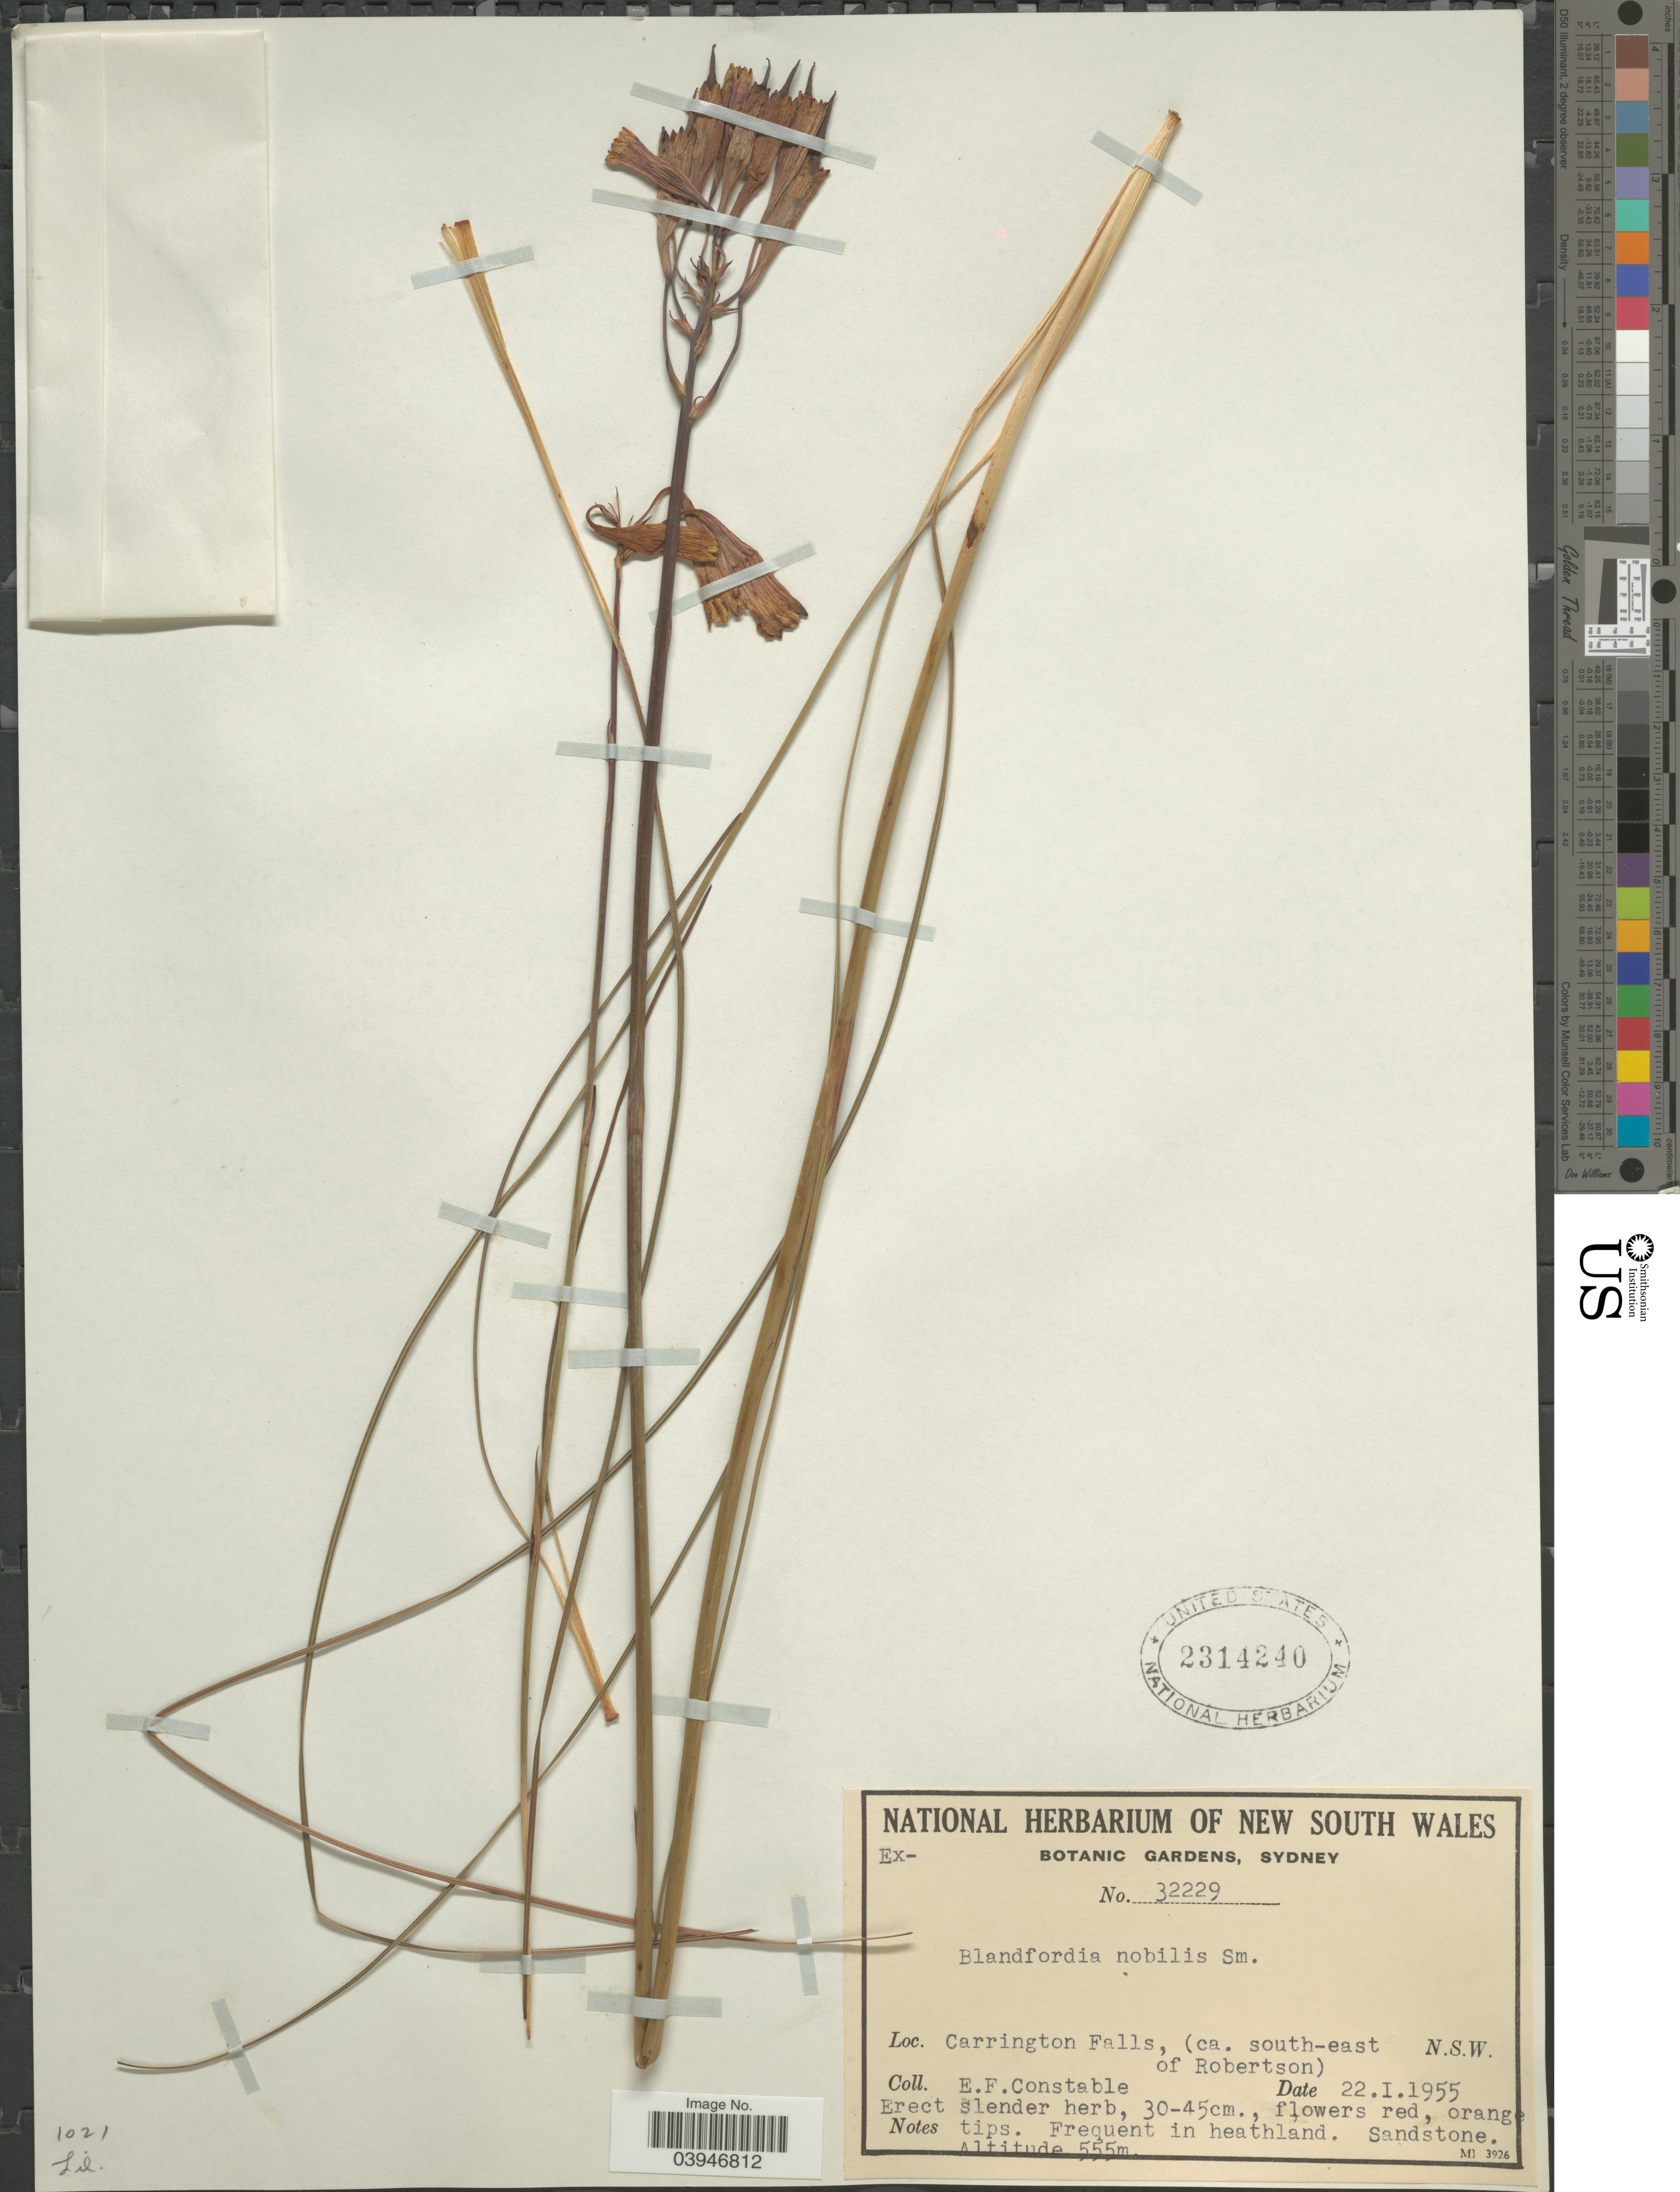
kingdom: Plantae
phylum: Tracheophyta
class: Liliopsida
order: Asparagales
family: Blandfordiaceae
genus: Blandfordia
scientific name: Blandfordia nobilis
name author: Sm.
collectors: E. F. Constable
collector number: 32229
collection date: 1955-01-22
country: Australia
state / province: New South Wales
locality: Carrington Falls, (ca. south-east of Robertson).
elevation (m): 555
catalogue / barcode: US 2314240